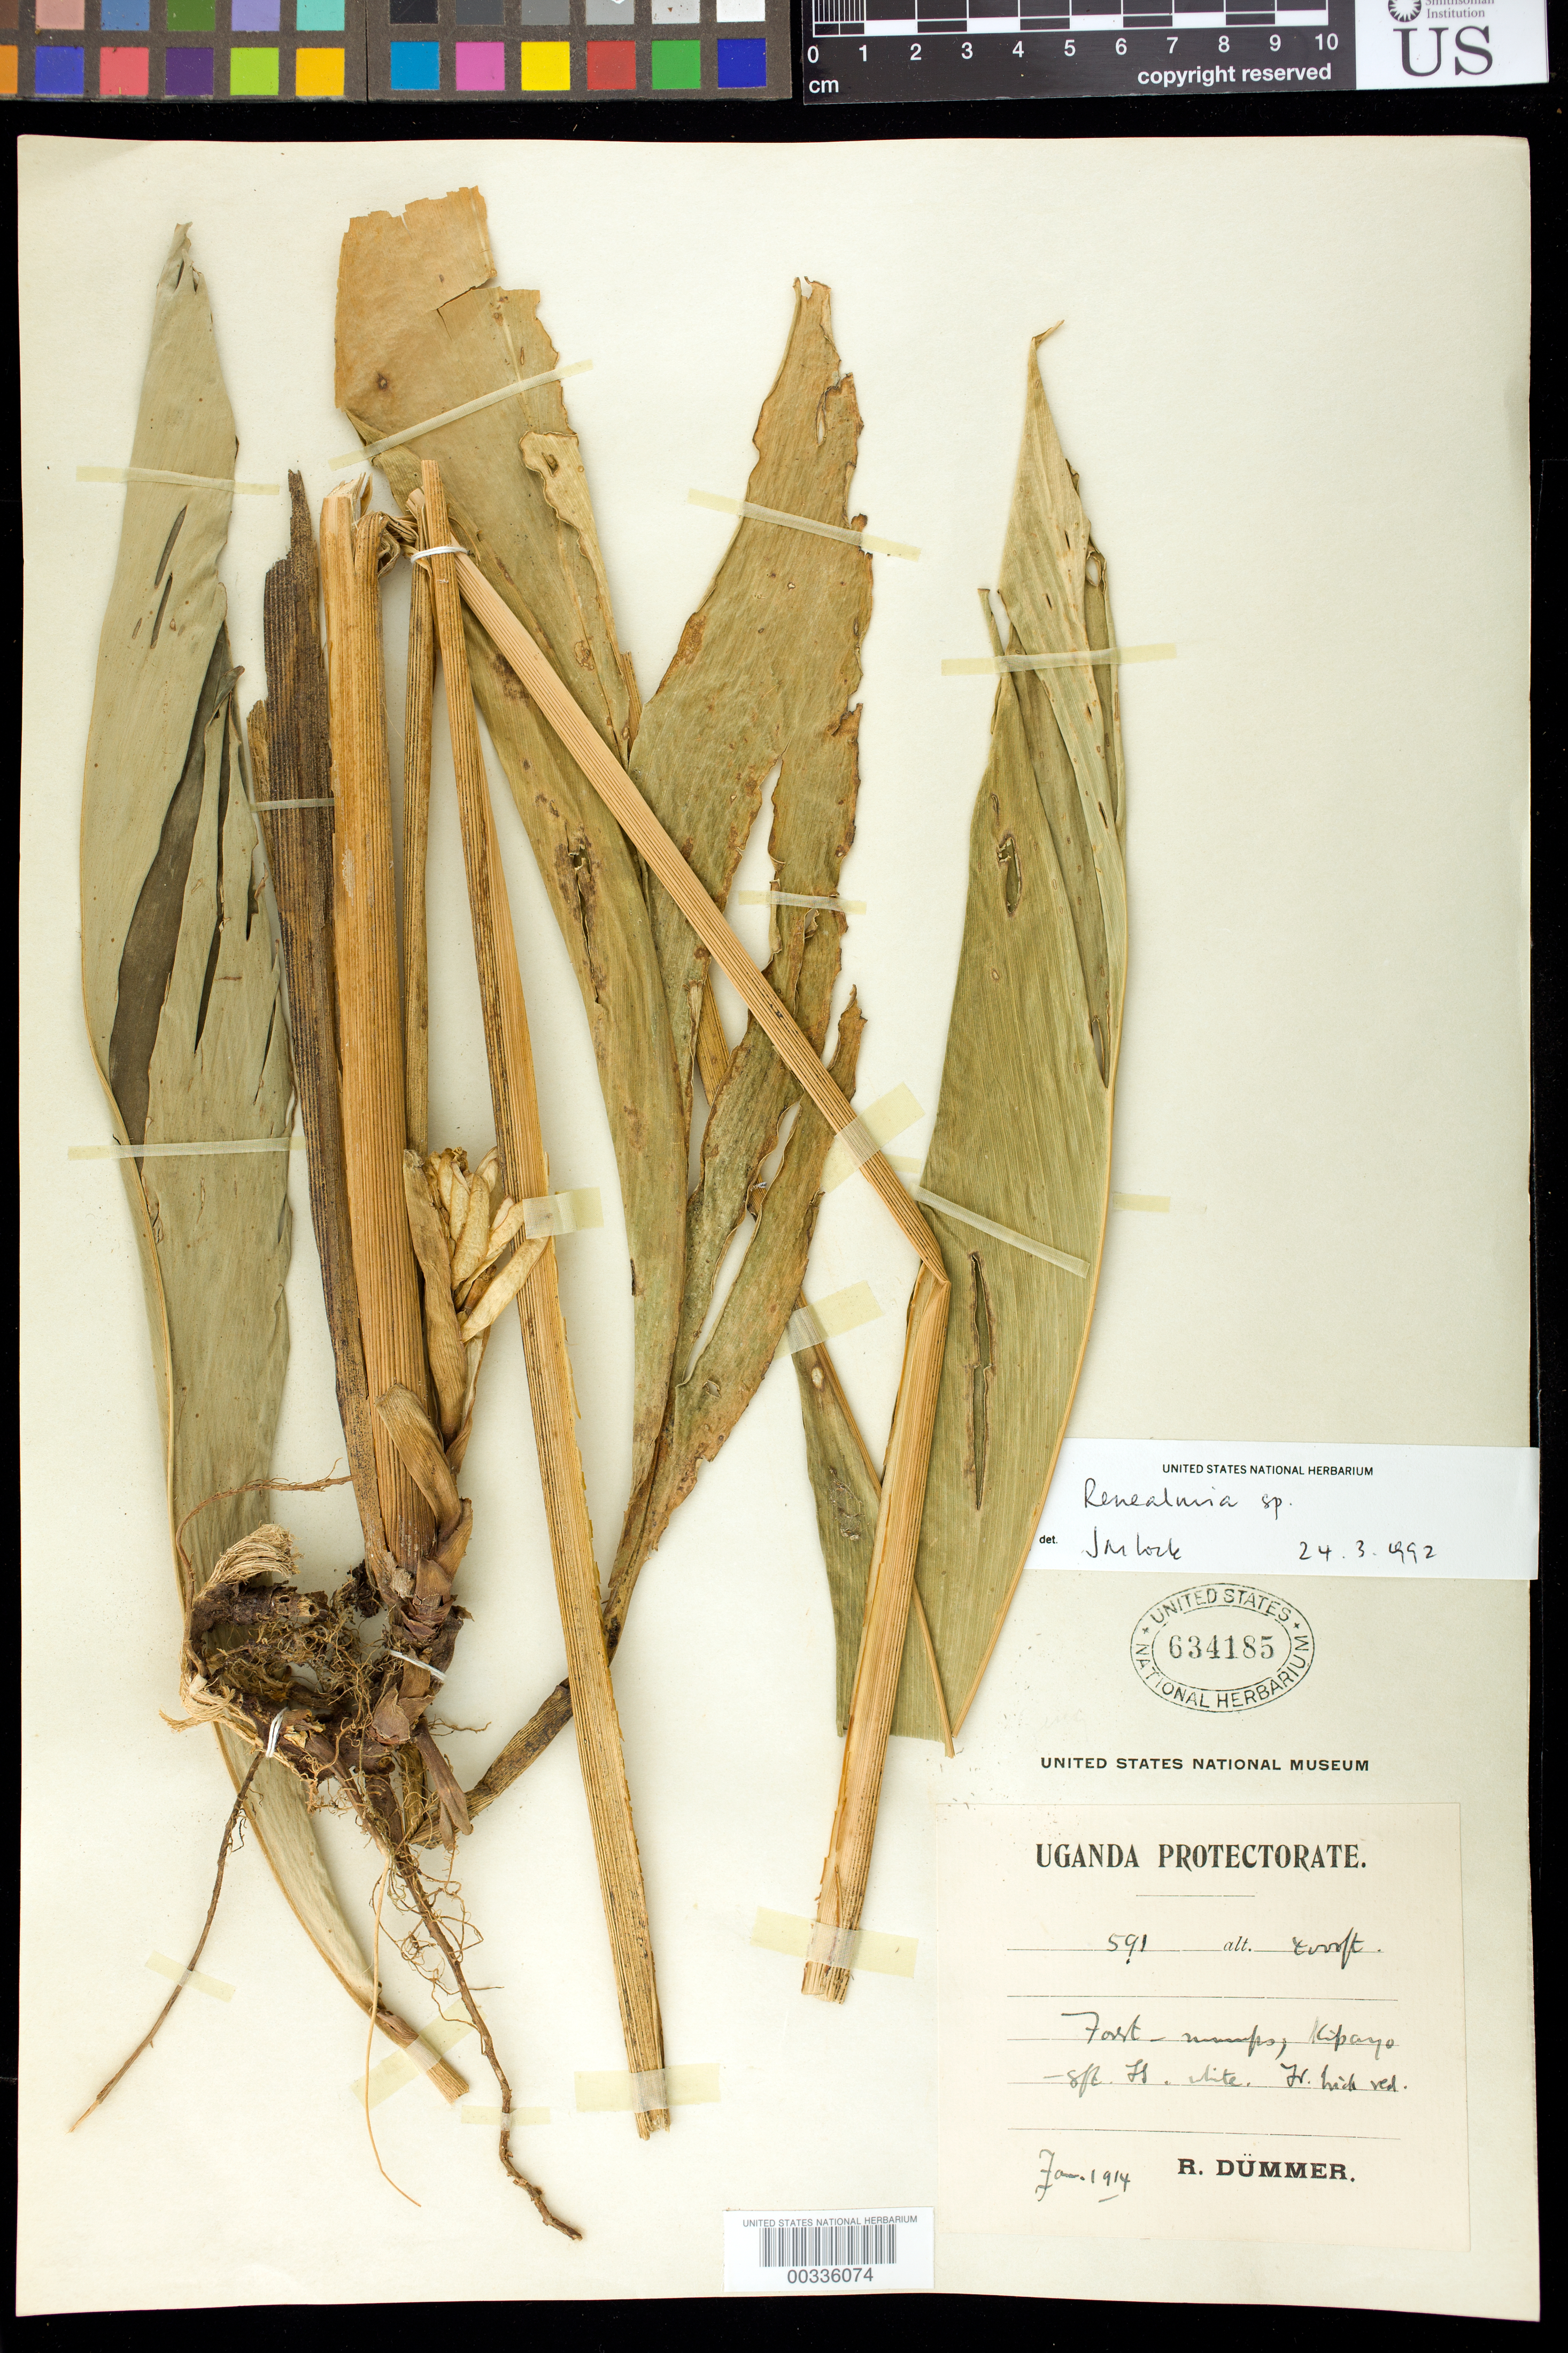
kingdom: Plantae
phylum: Tracheophyta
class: Liliopsida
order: Zingiberales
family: Zingiberaceae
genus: Renealmia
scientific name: Renealmia sp.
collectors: R. A. Dümmer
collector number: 591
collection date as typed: Jan 1914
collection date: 1914-01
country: Uganda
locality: Kipayo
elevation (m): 1219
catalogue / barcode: US 634185